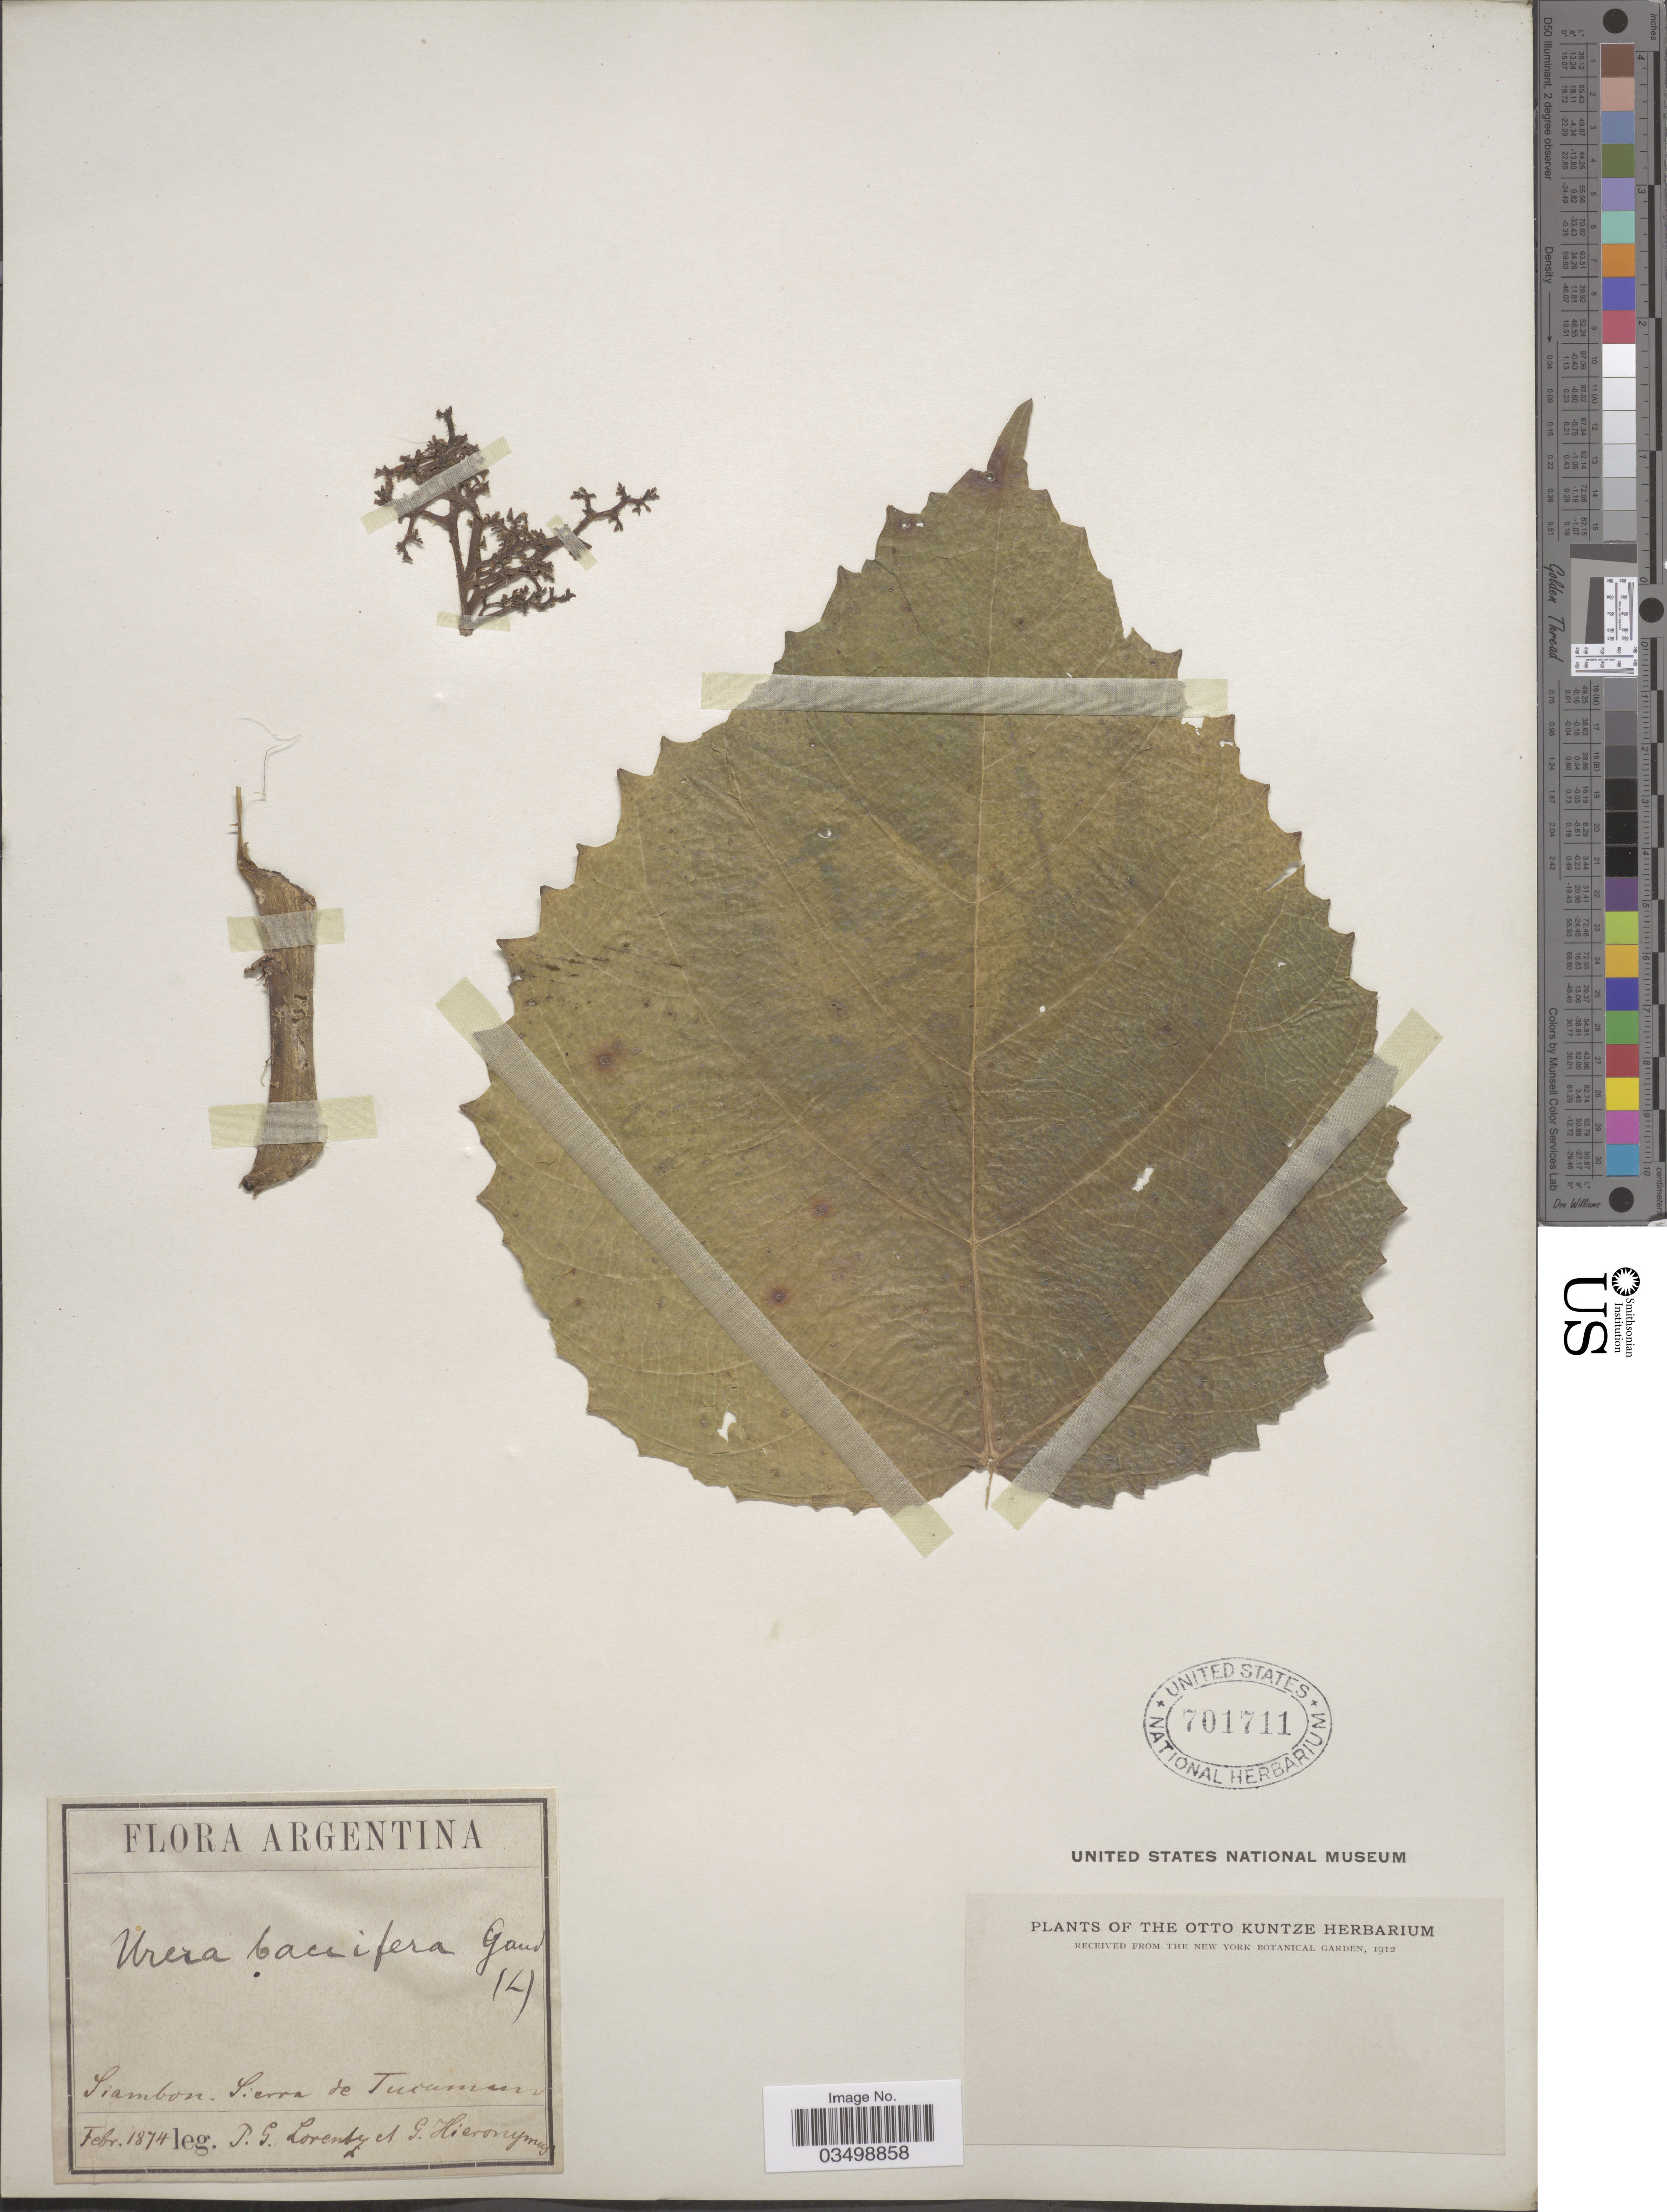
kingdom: Plantae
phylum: Tracheophyta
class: Magnoliopsida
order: Rosales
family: Urticaceae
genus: Urera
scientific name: Urera baccifera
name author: (L.) Gaudich. ex Wedd.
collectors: P. G. Lorentz & G. H. Hieronymus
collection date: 1874-02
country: Argentina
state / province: Tucuman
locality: Siambon. Sierra de Tucuman.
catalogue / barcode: US 701711